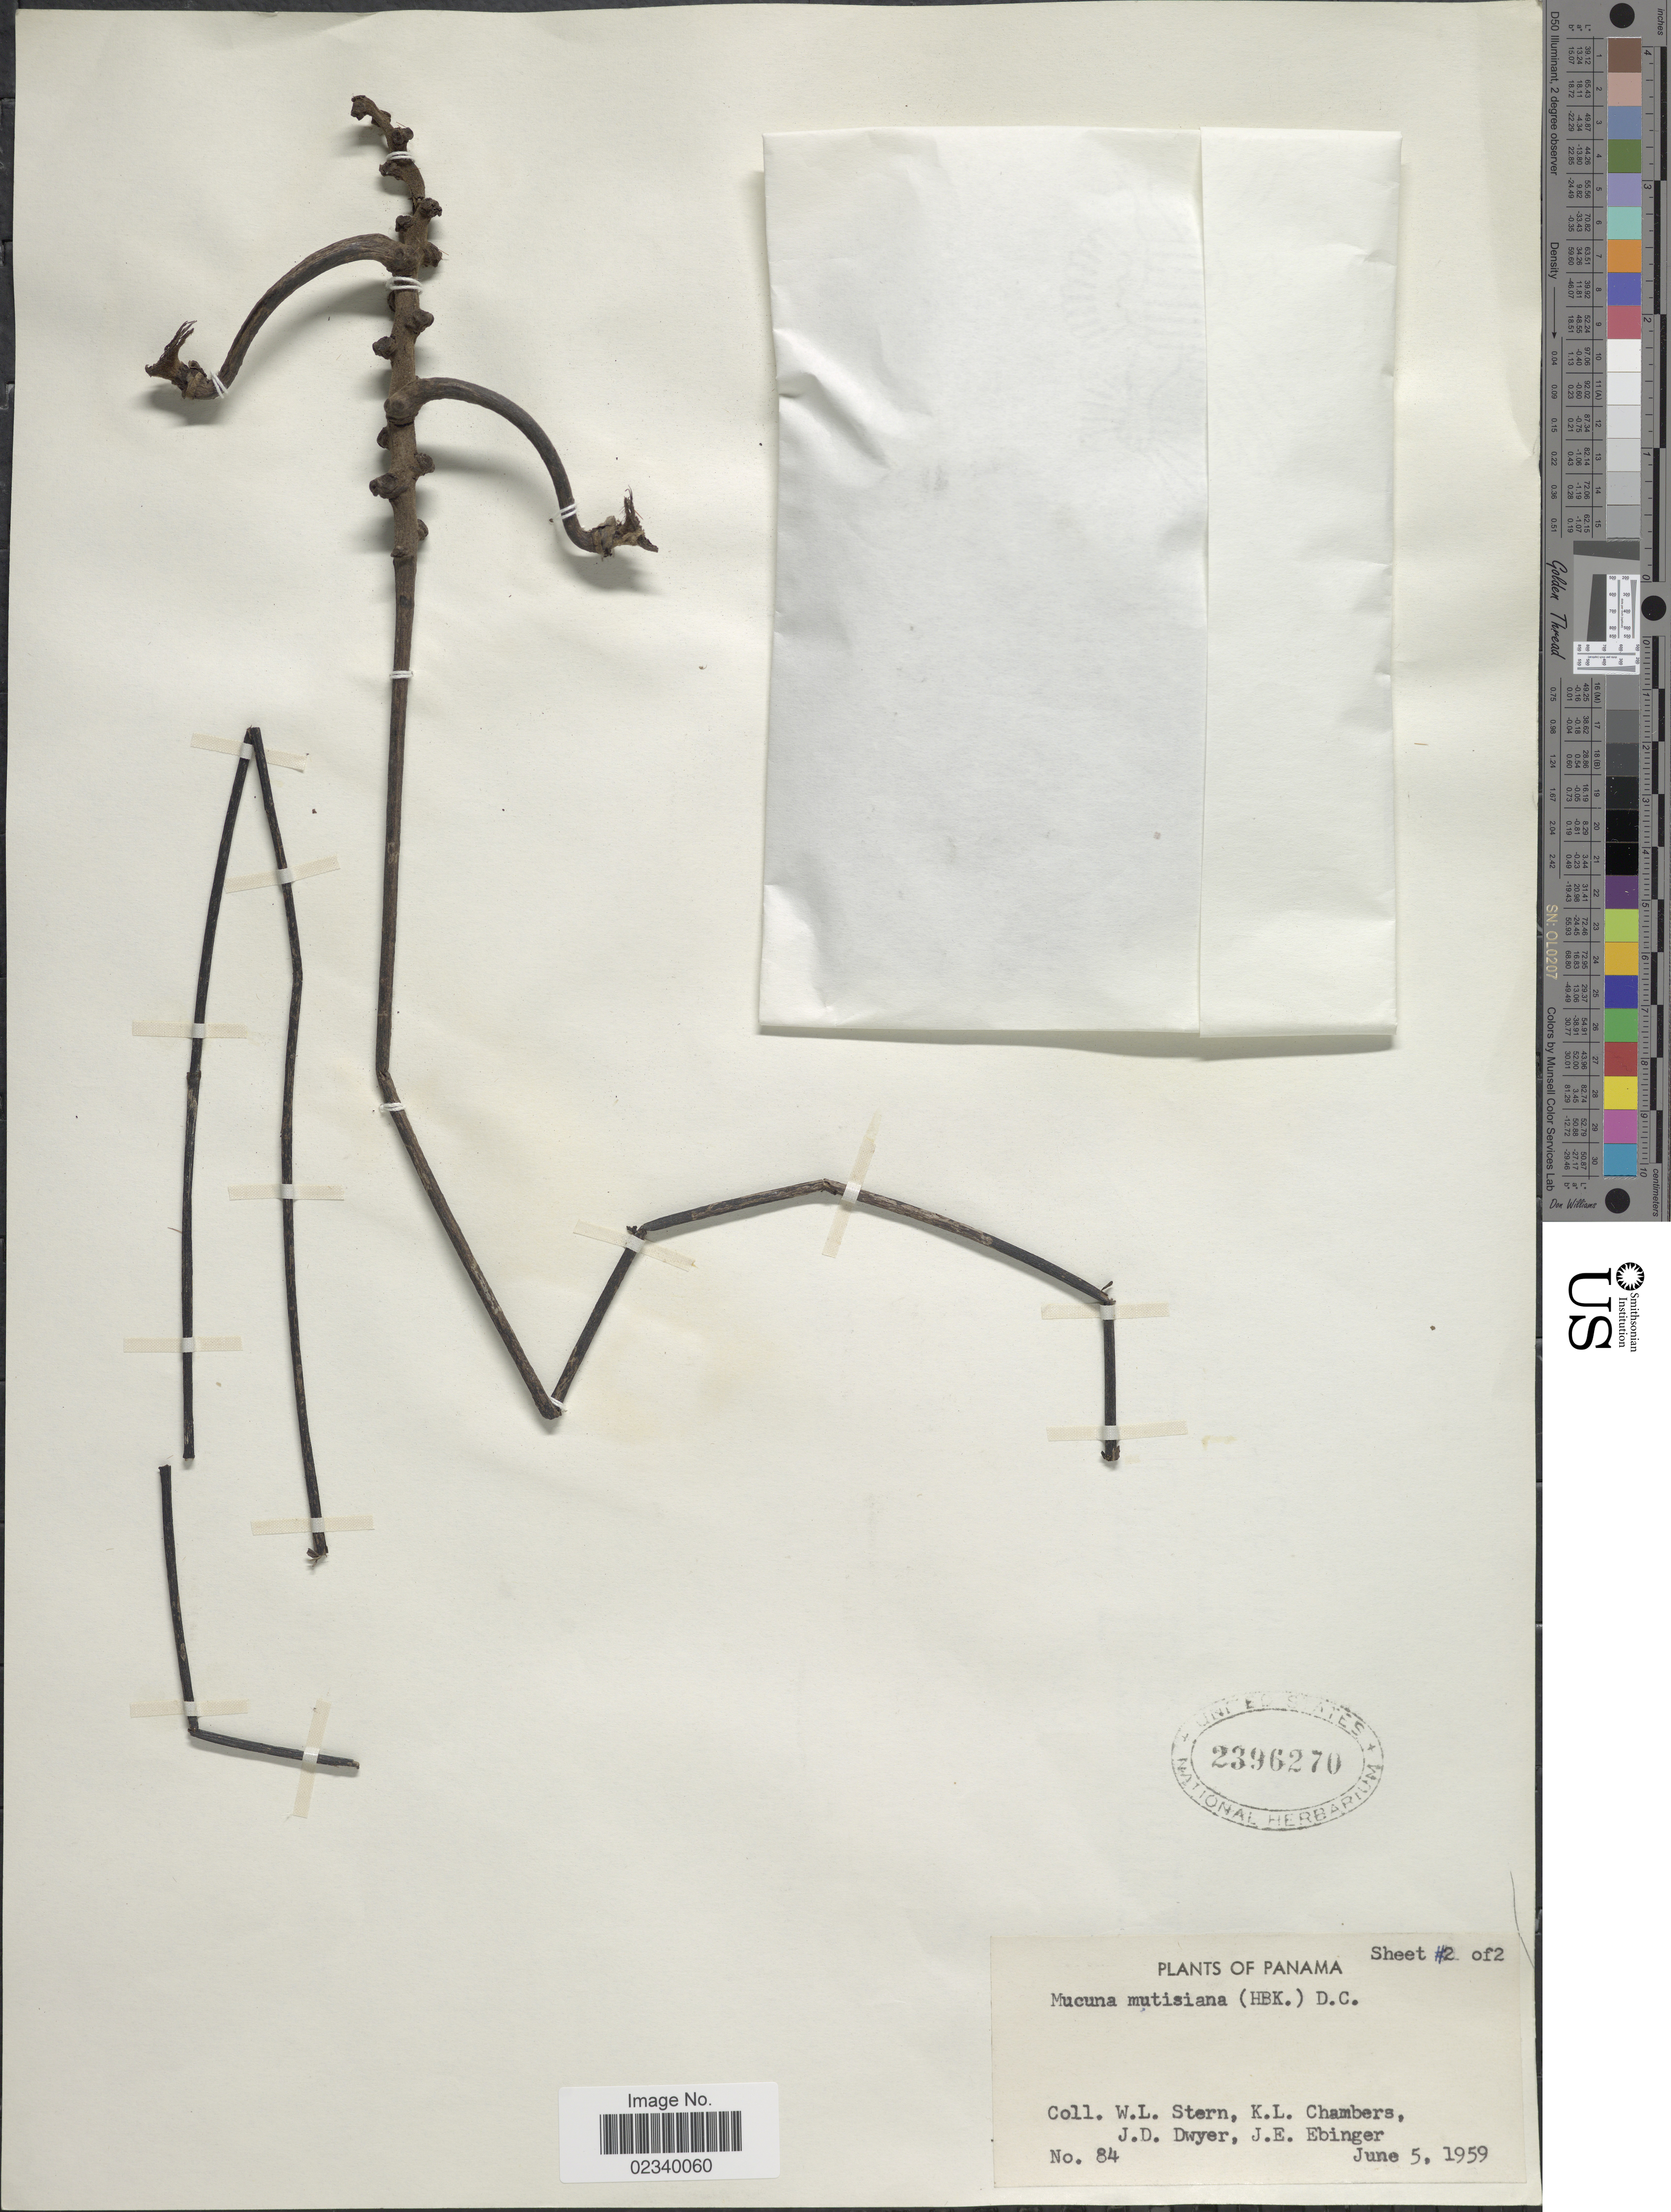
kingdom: Plantae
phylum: Tracheophyta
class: Magnoliopsida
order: Fabales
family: Fabaceae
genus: Mucuna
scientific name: Mucuna mutisiana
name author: (Kunth) DC.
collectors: W. L. Stern, K. Chambers, J. D. Dwyer & J. Ebinger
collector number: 84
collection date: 1959-06-05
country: Panama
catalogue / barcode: US 2396270